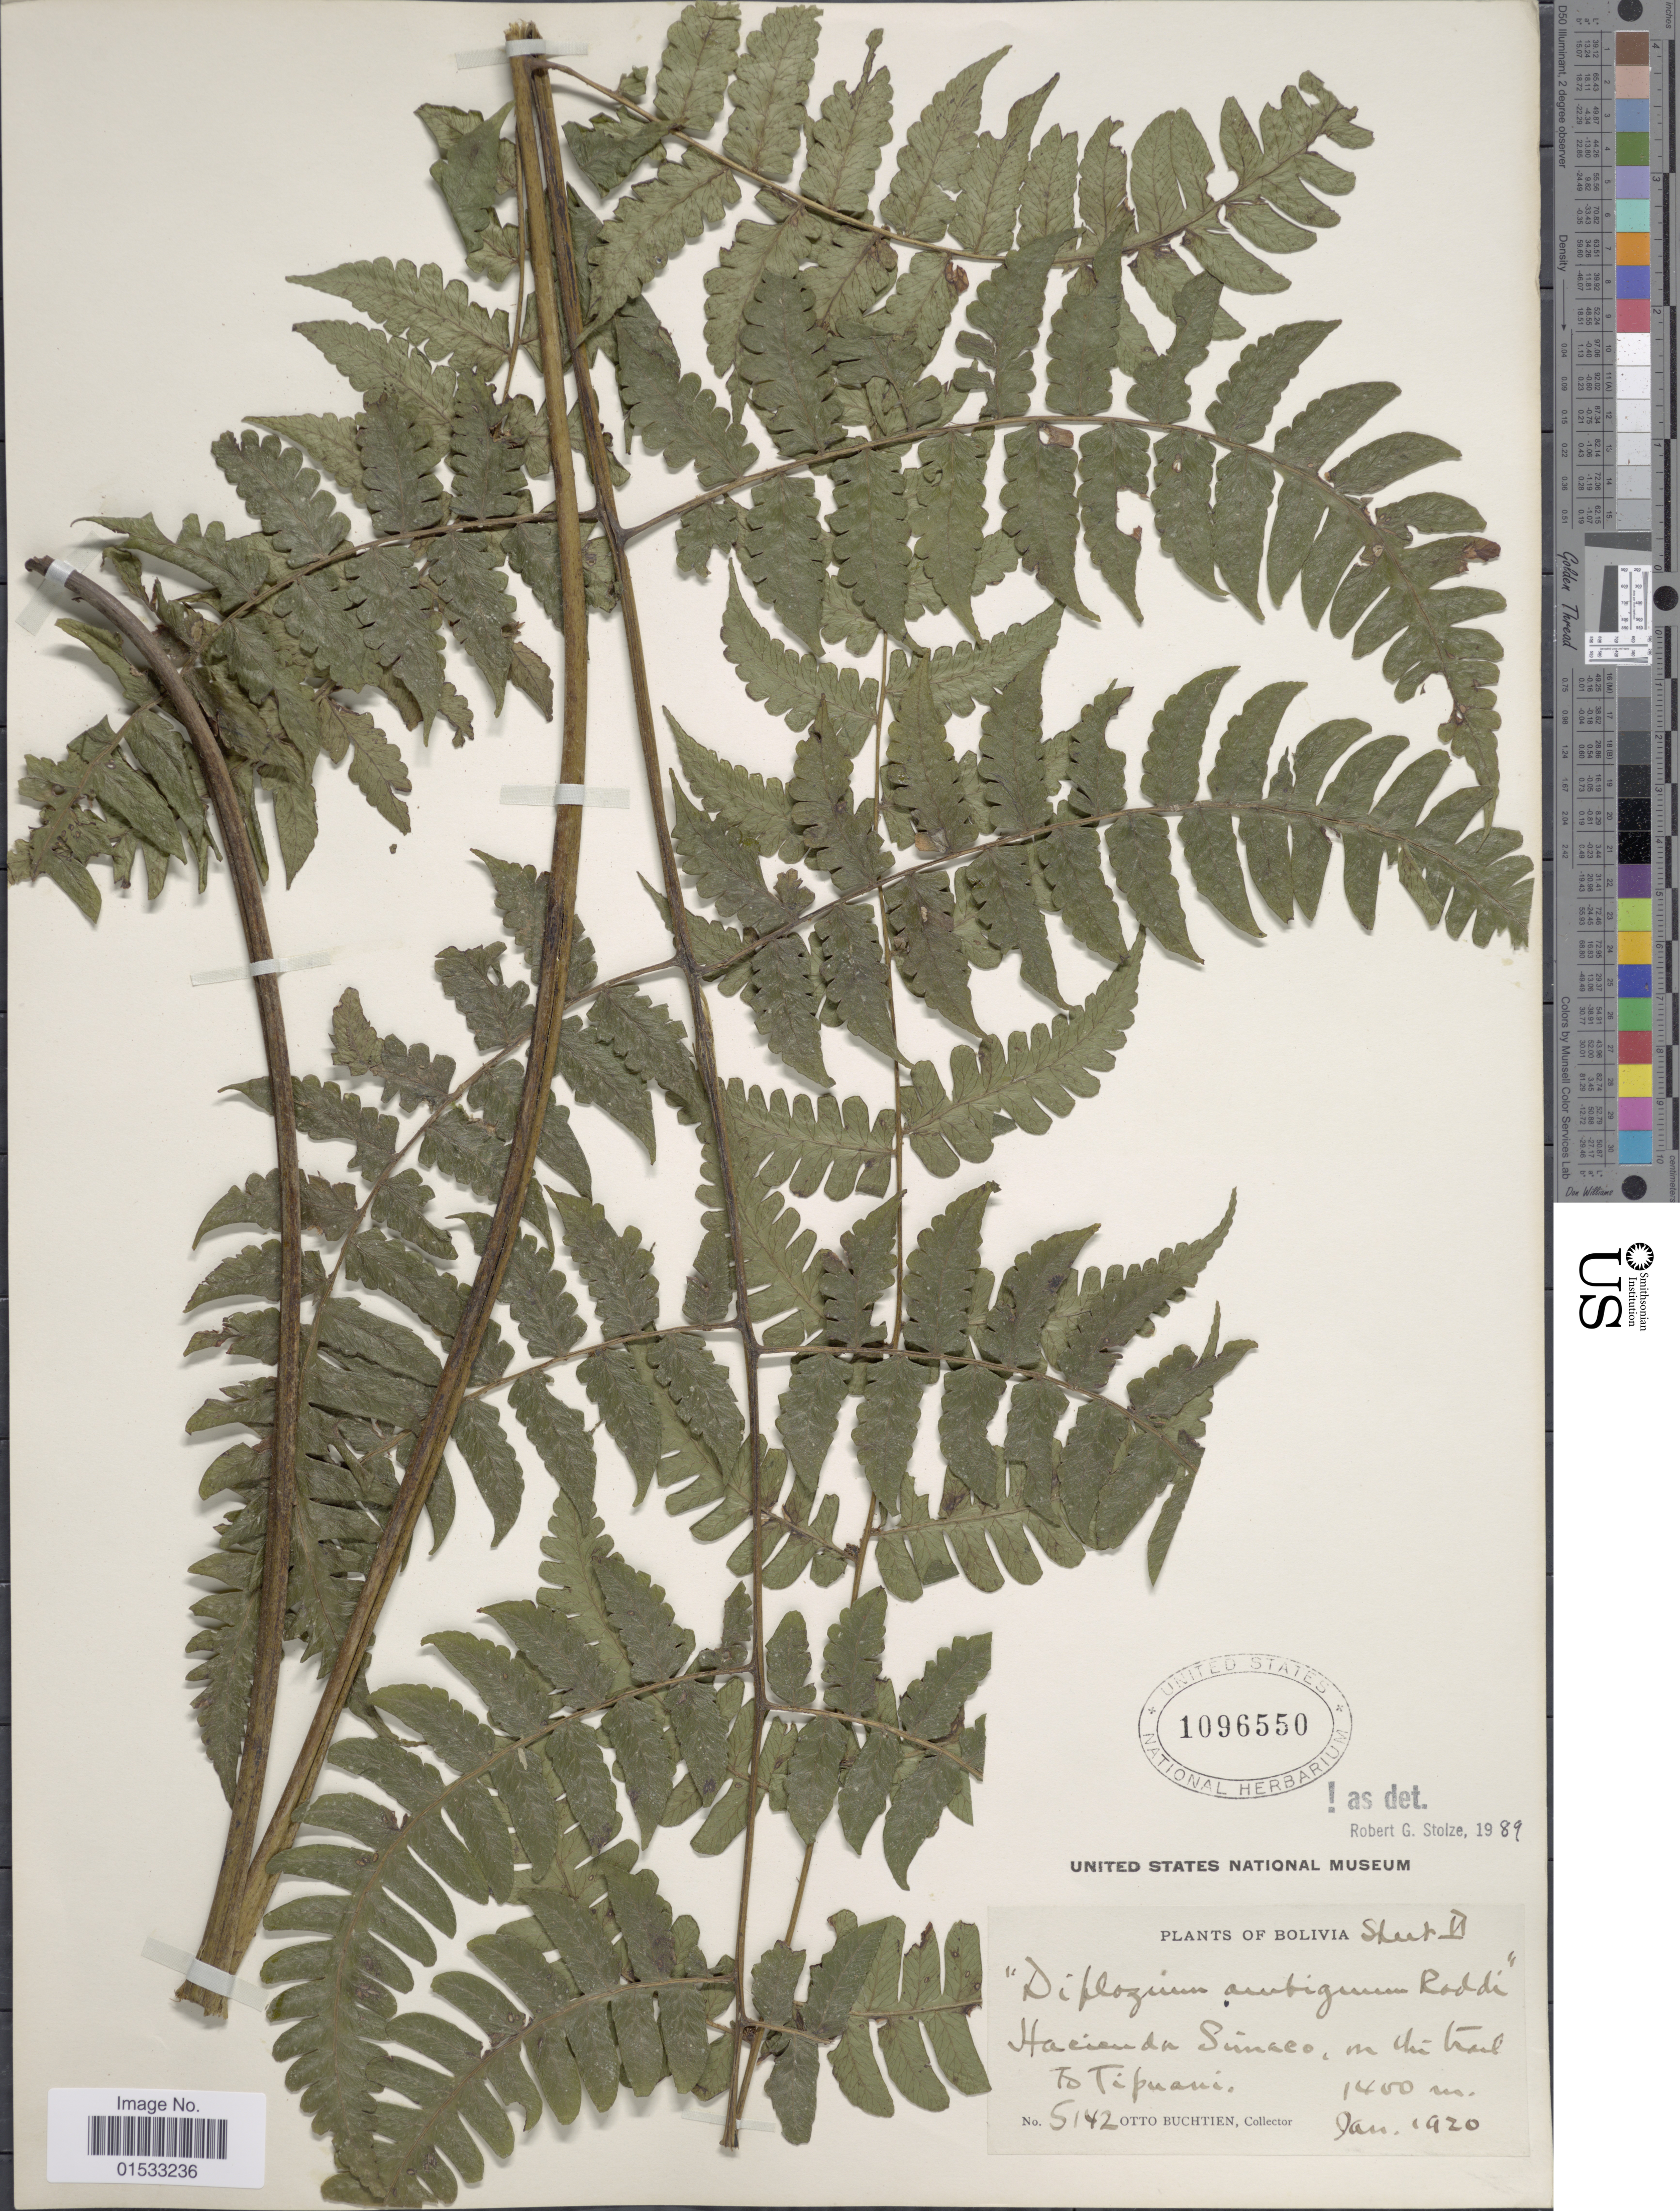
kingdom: Plantae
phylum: Tracheophyta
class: Polypodiopsida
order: Polypodiales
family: Athyriaceae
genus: Diplazium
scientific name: Diplazium sp.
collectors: O. Buchtien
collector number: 5142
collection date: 1920-01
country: Bolivia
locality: Hacienda Sinaco, on the trail to Tipuani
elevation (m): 1400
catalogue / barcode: US 1096550